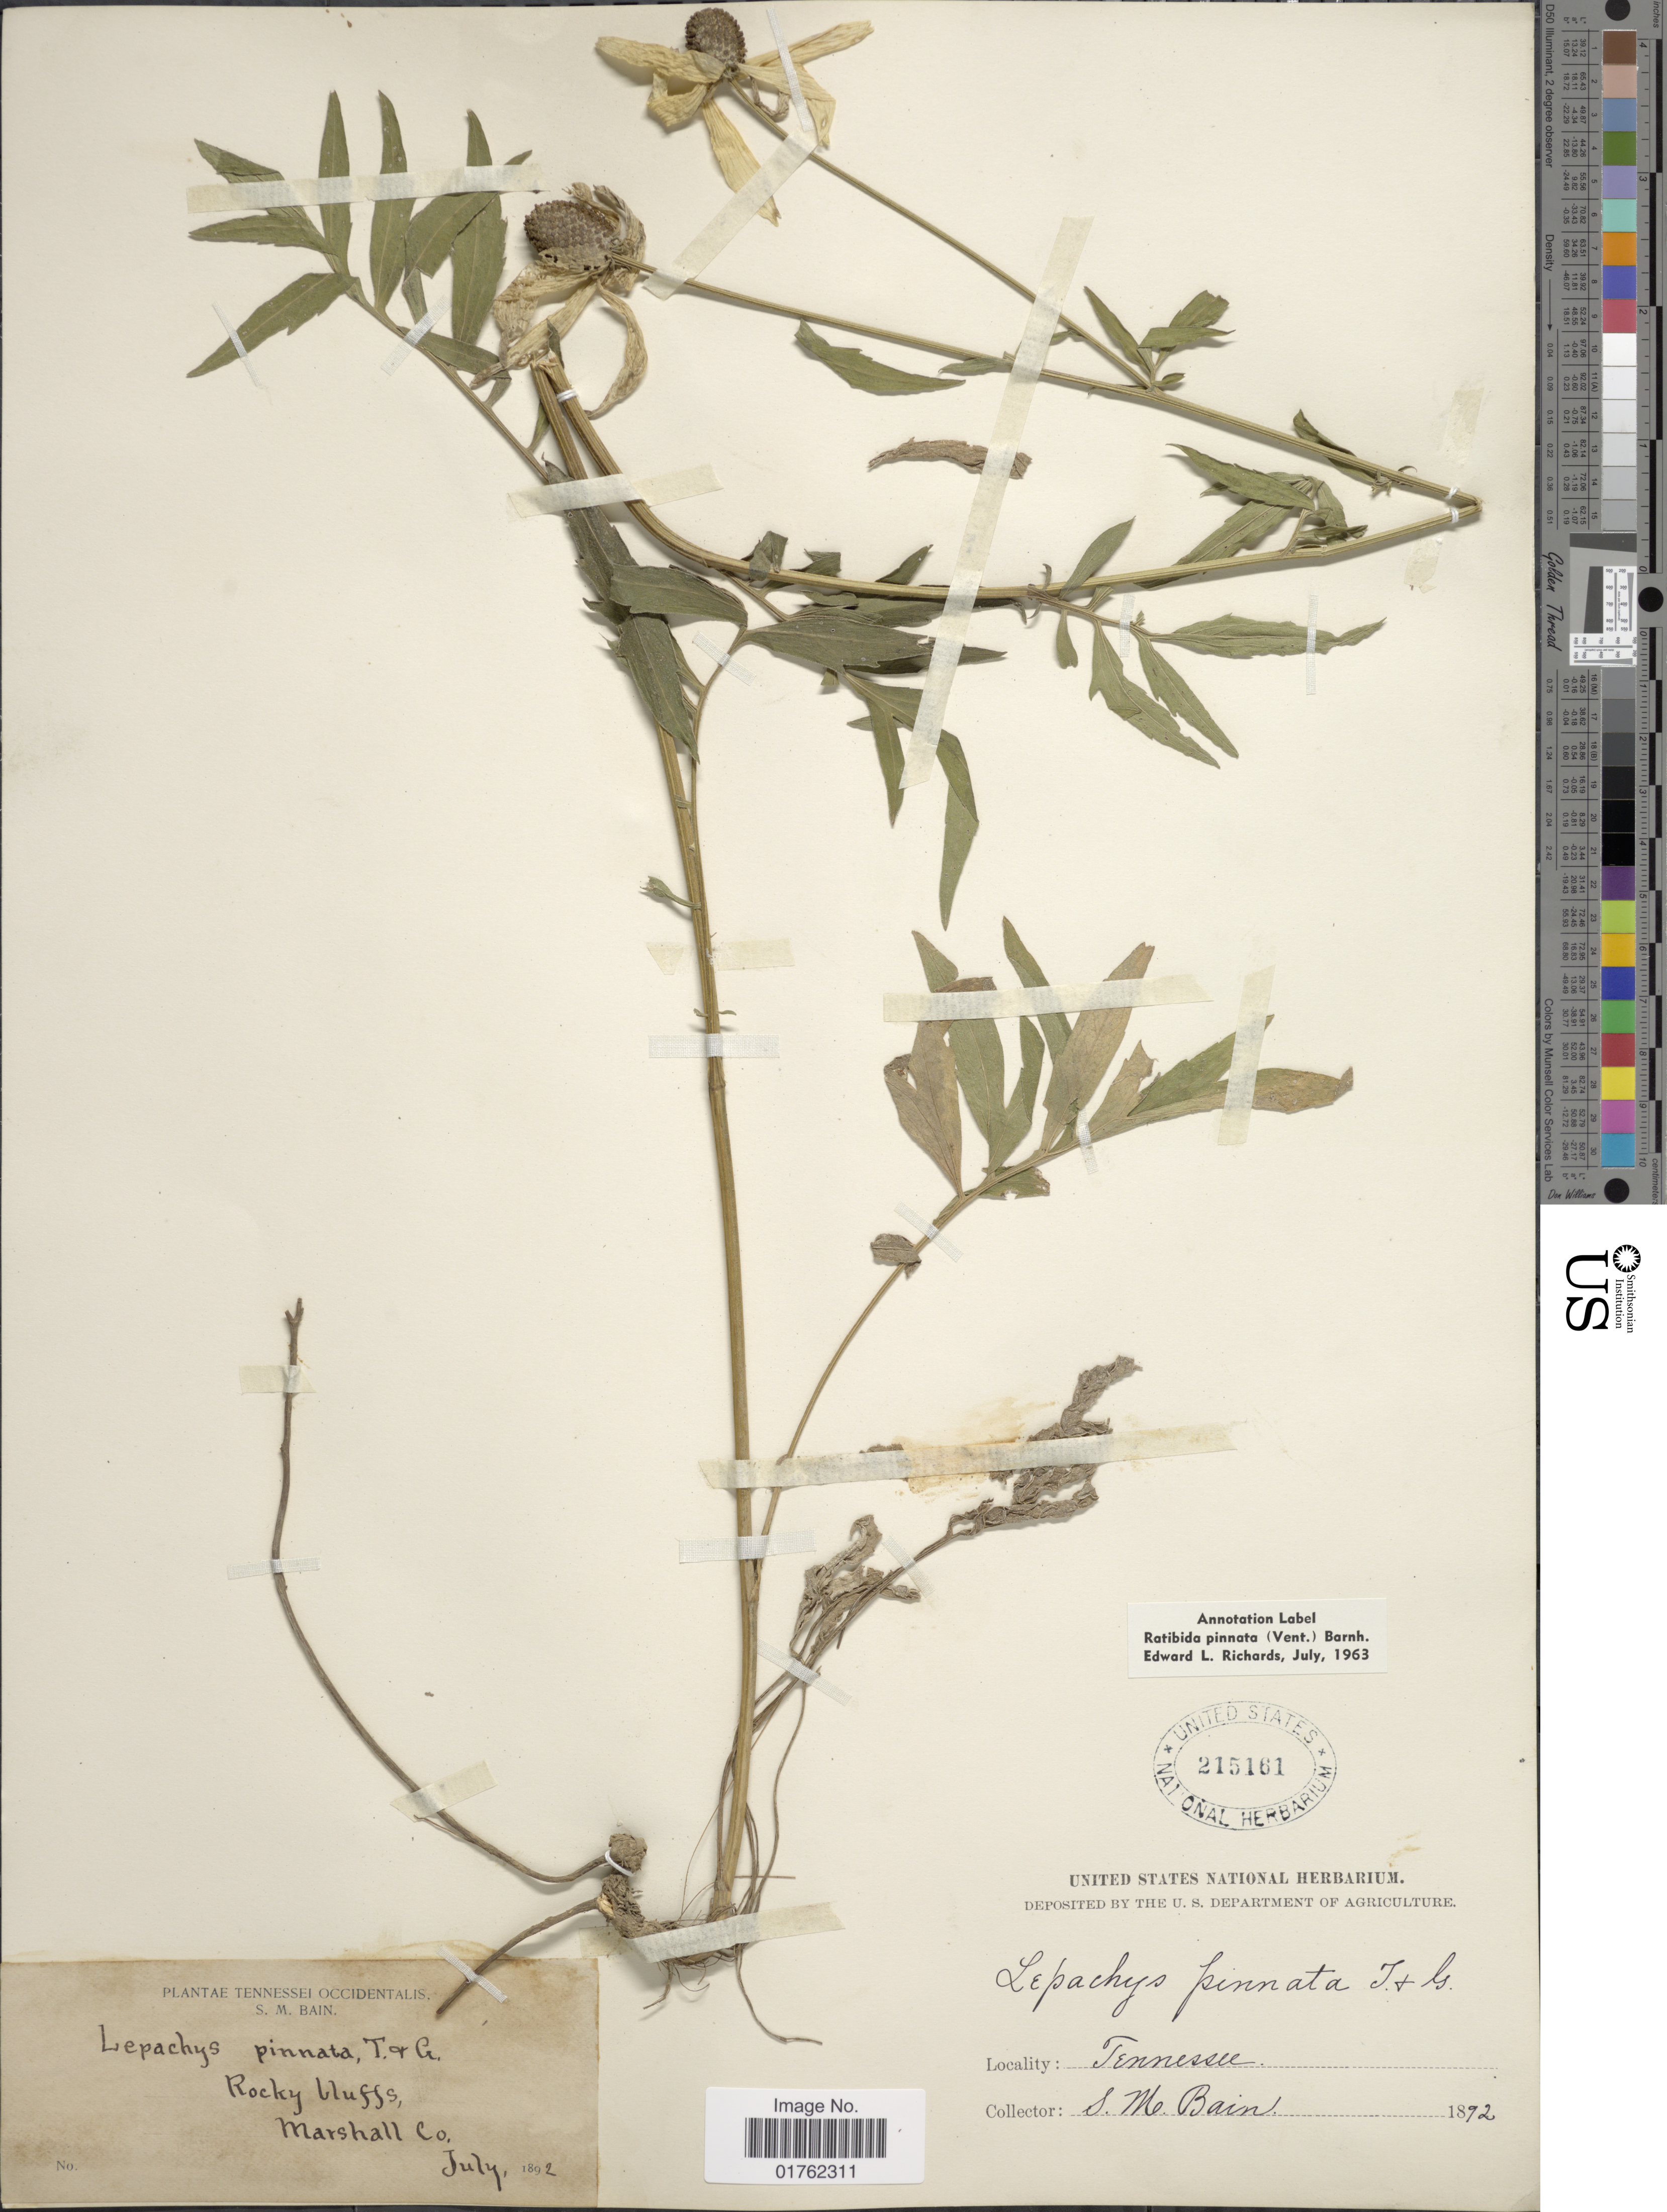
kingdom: Plantae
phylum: Tracheophyta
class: Magnoliopsida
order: Asterales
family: Asteraceae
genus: Ratibida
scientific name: Ratibida pinnata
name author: (Vent.) Barnhart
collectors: S. M. Bain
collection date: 1892-07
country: United States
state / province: Tennessee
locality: Rocky bluffs, Marshall Co.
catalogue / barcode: US 215161